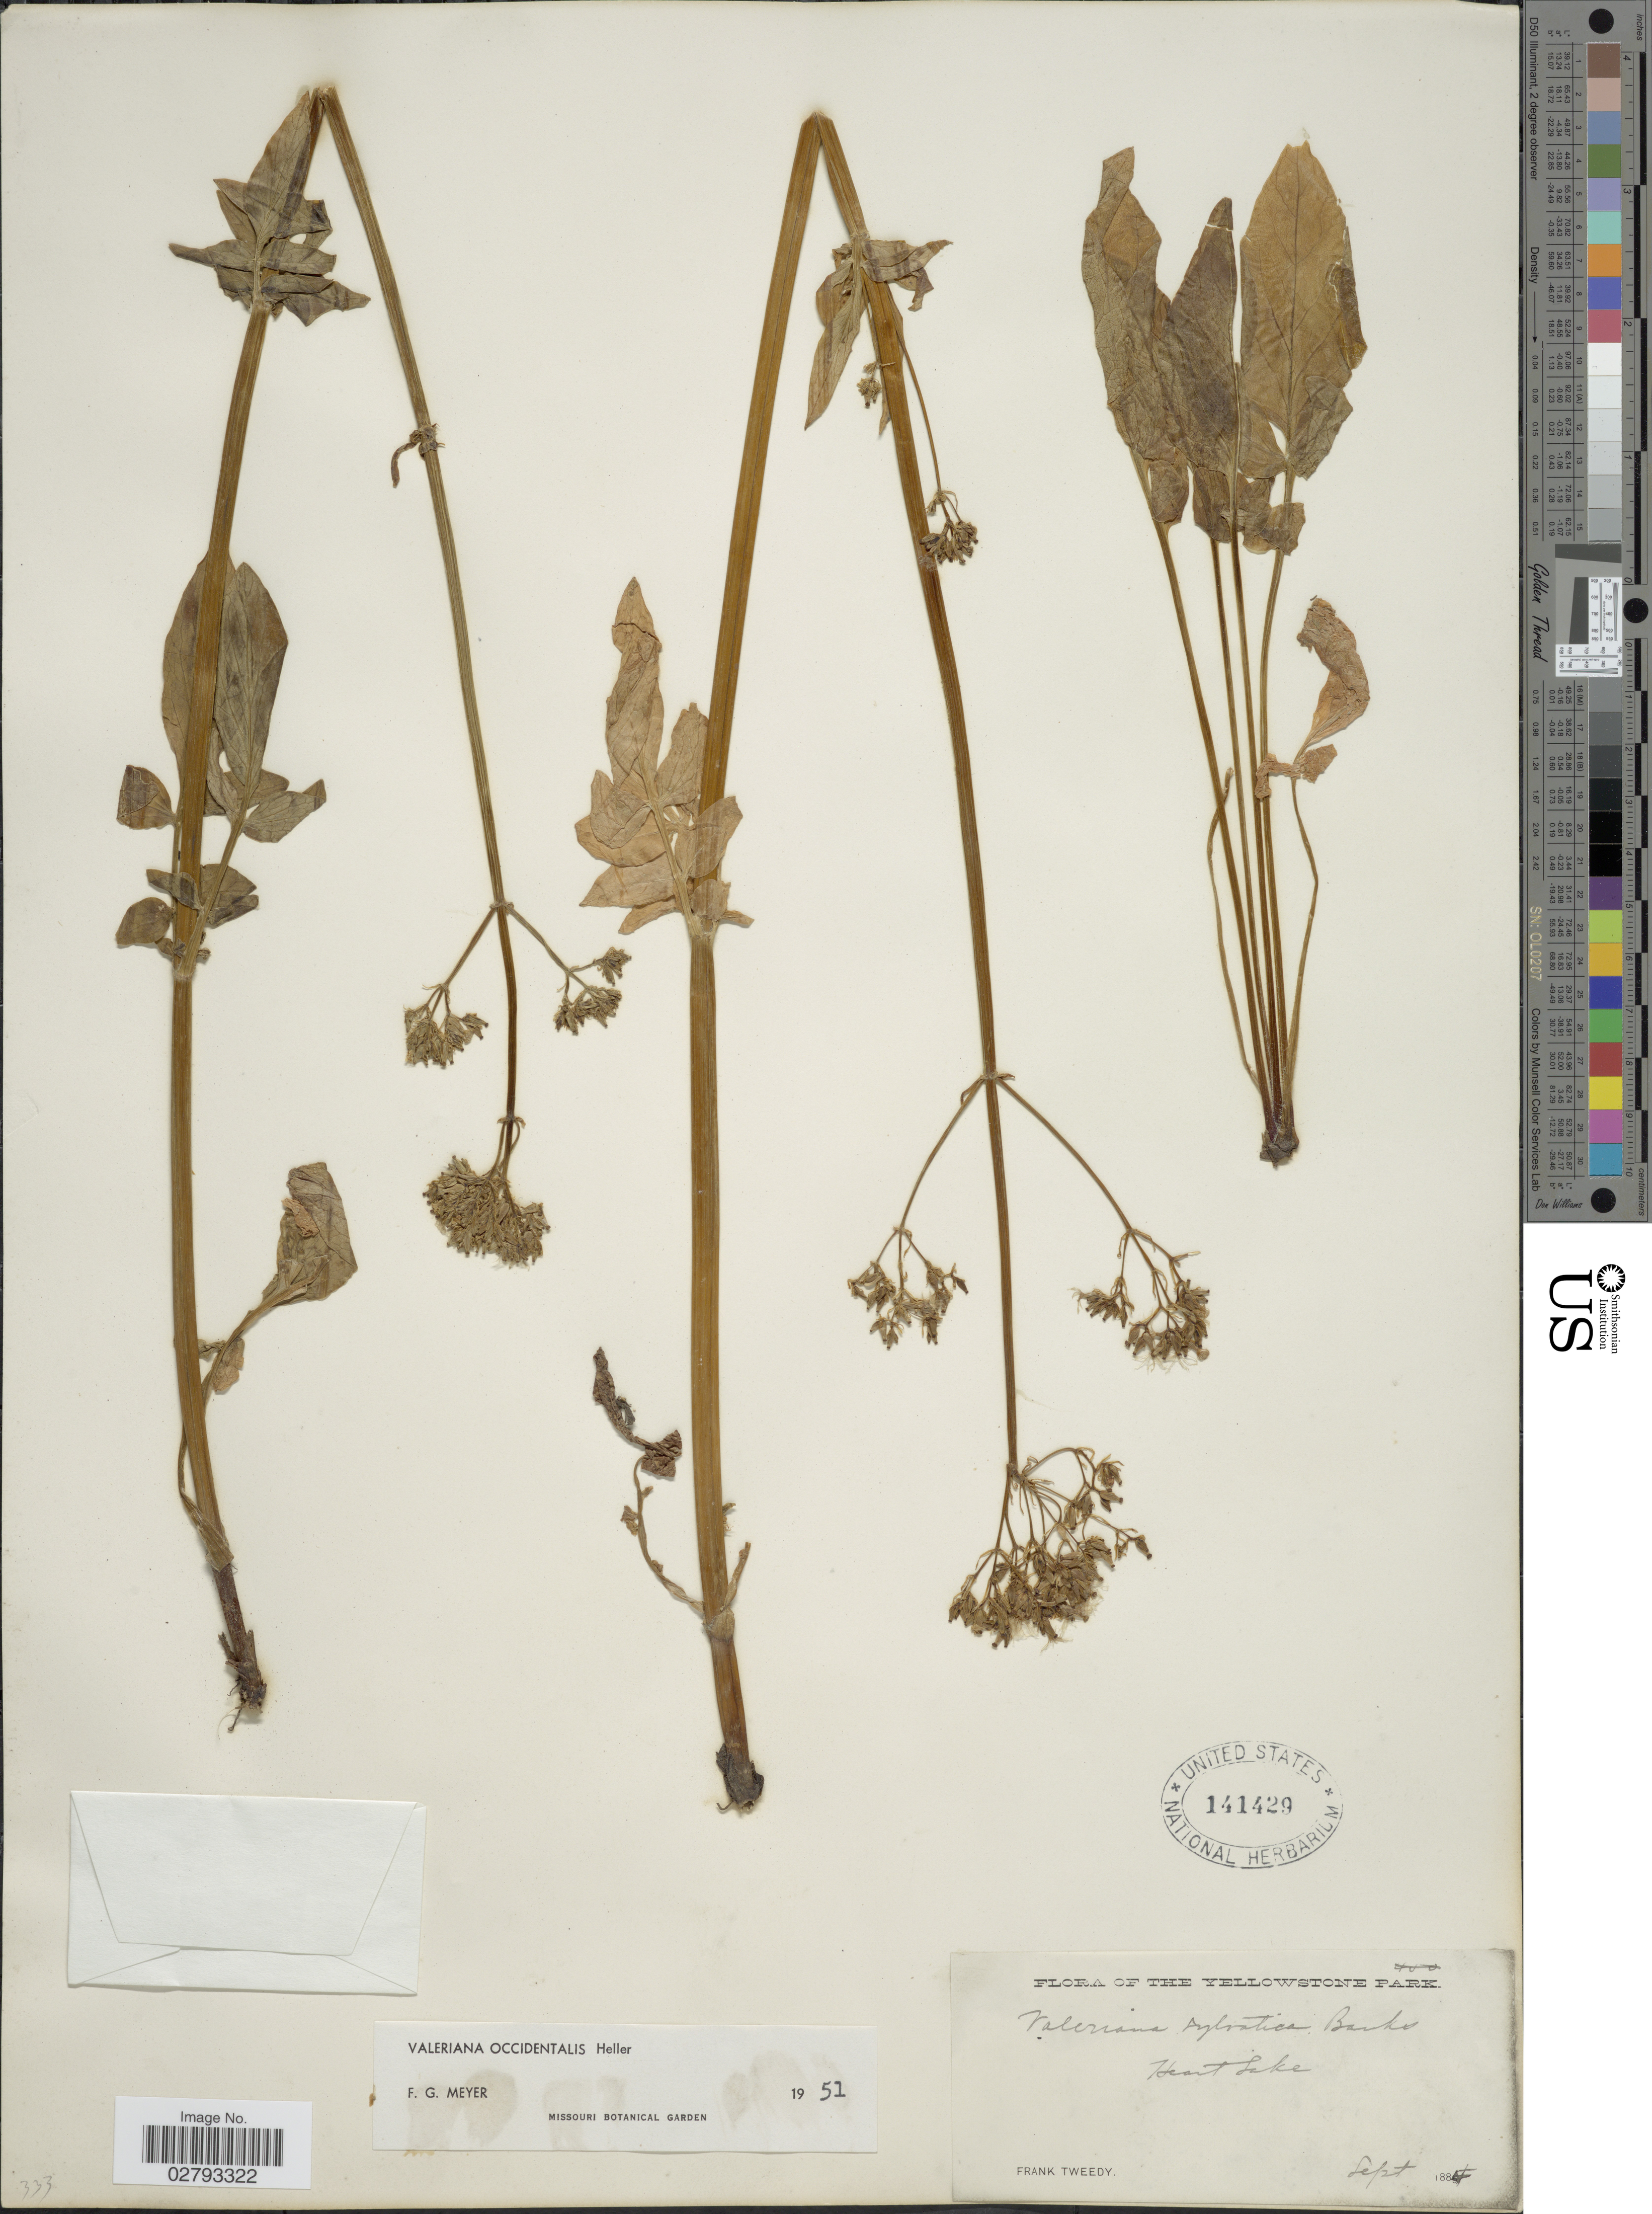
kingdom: Plantae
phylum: Tracheophyta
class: Magnoliopsida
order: Dipsacales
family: Caprifoliaceae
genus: Valeriana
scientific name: Valeriana occidentalis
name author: A. Heller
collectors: F. Tweedy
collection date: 1884-09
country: United States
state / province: Wyoming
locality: The Yellowstone Park, Heart Lake.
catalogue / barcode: US 141429